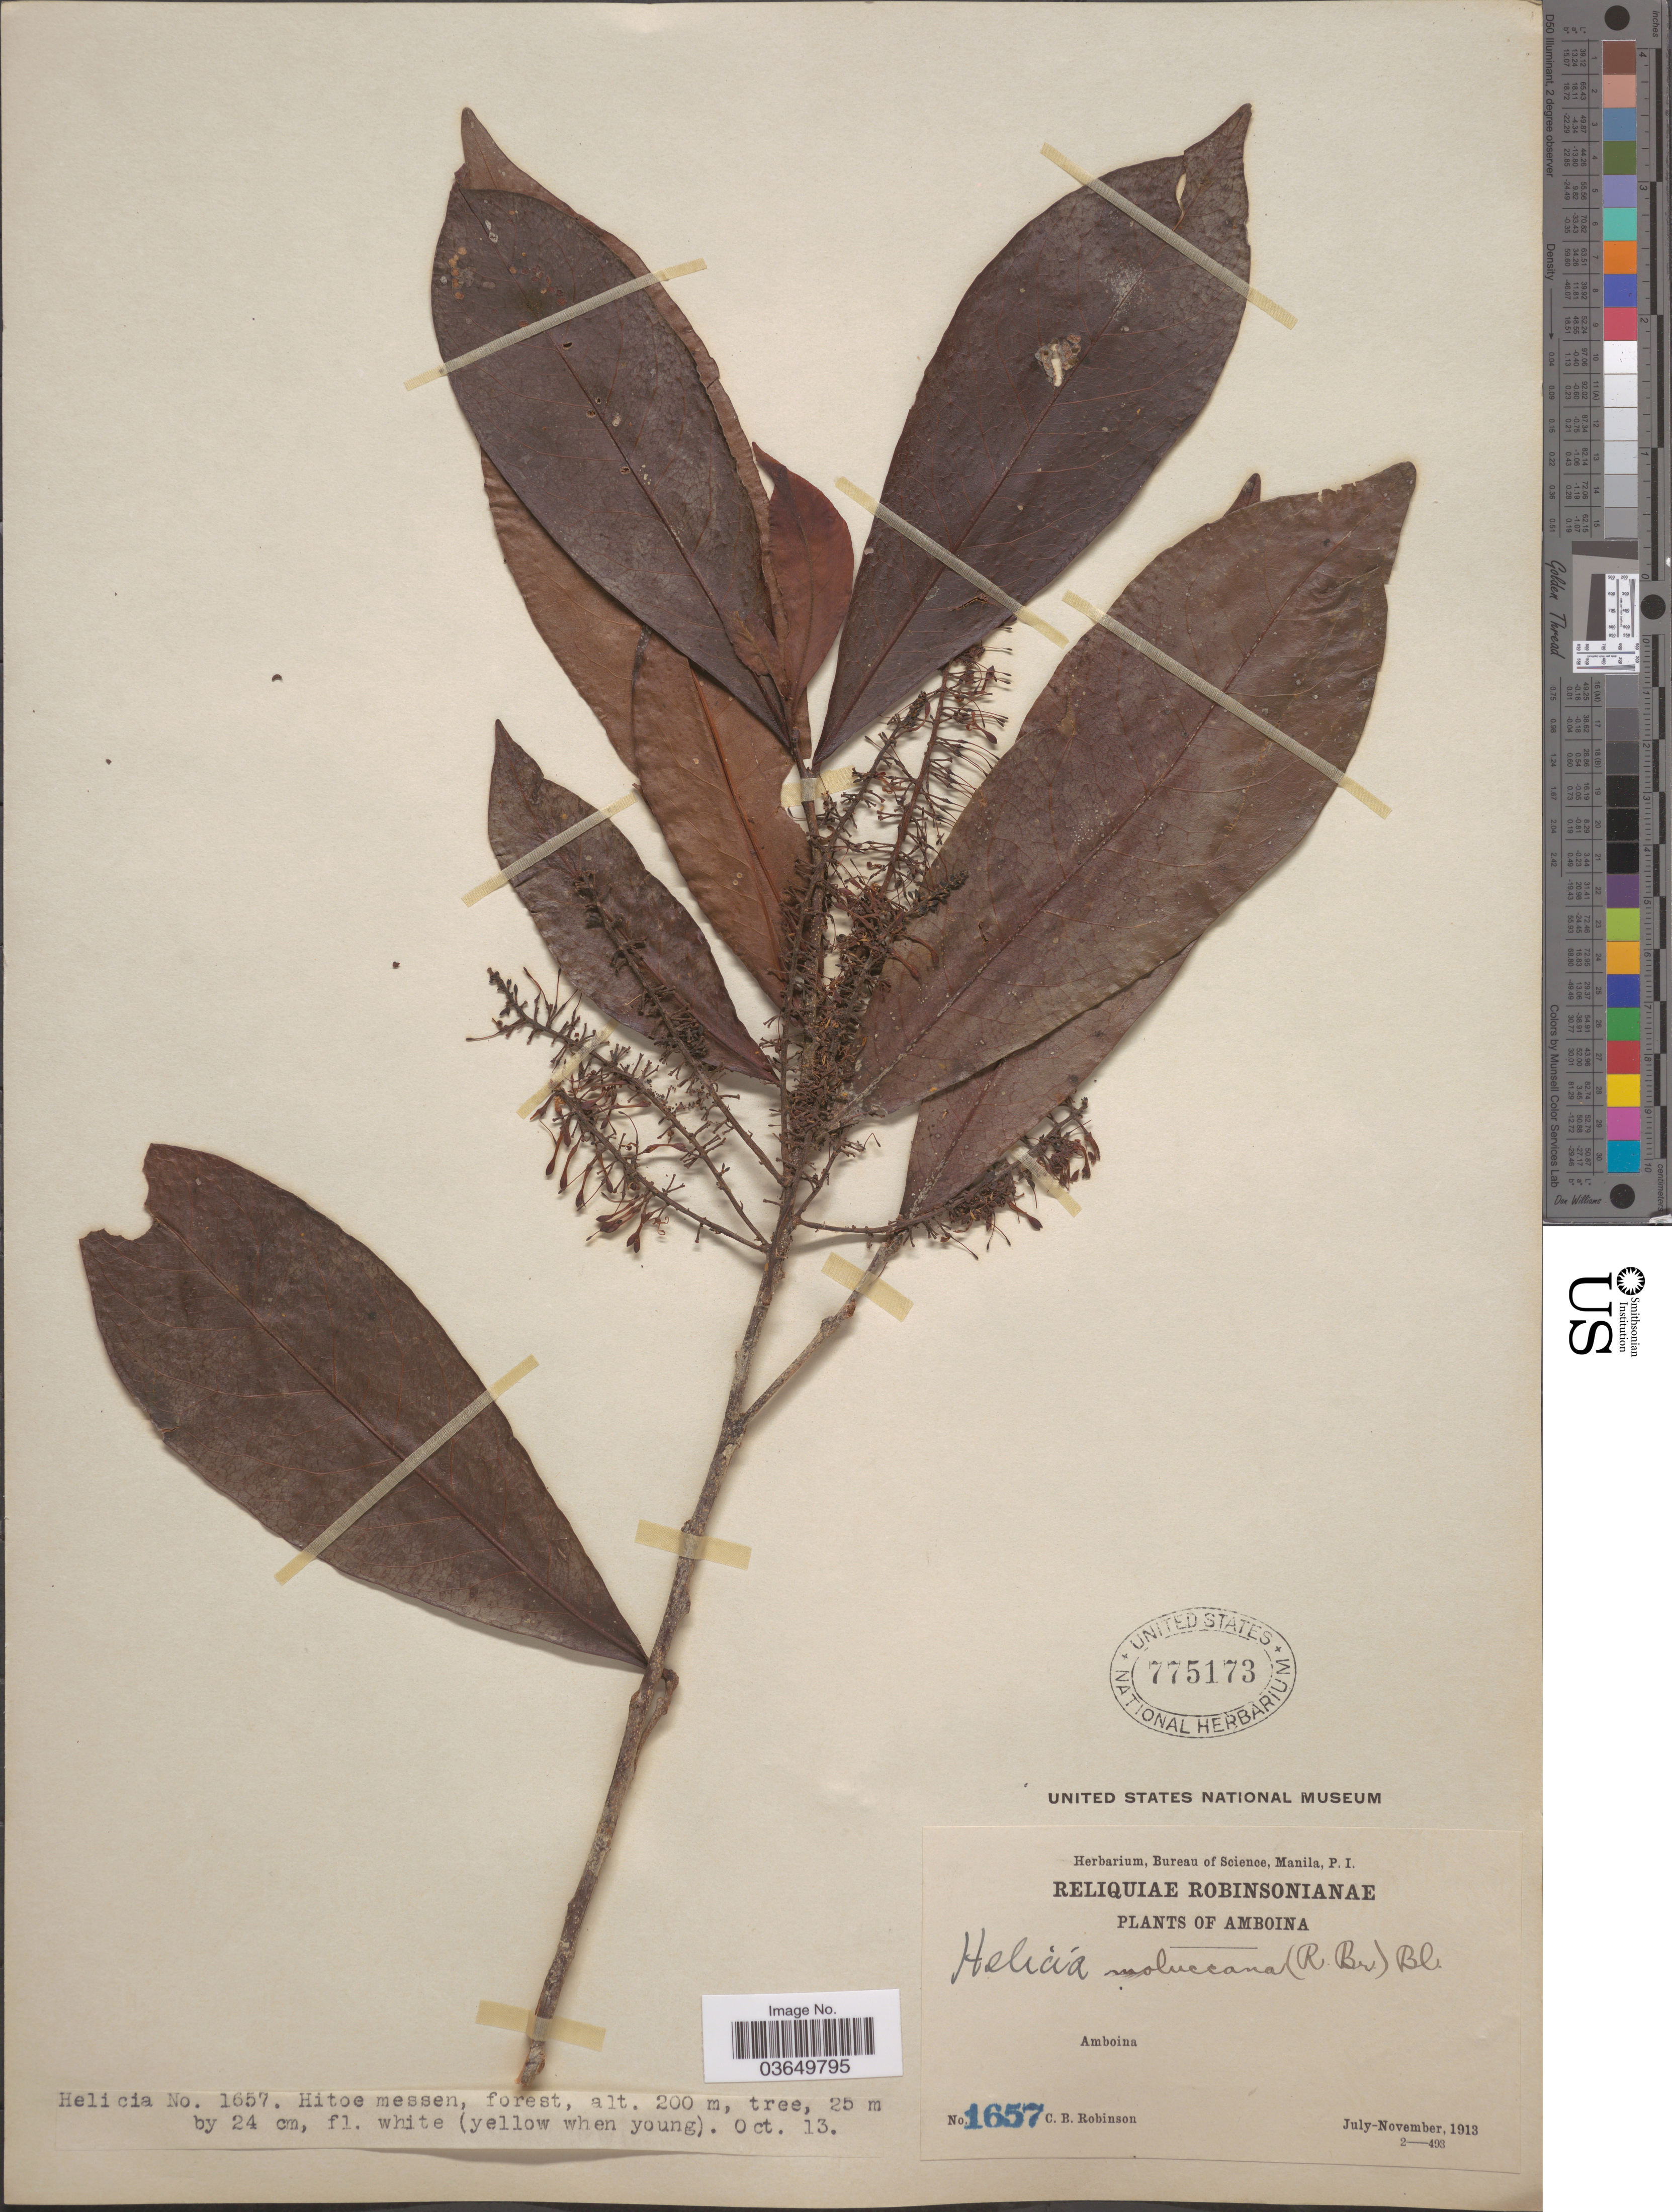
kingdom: Plantae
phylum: Tracheophyta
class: Magnoliopsida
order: Proteales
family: Proteaceae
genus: Helicia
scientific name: Helicia moluccana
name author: (R. Br.) Blume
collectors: C. Robinson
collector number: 1657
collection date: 1913-10-13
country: Indonesia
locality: Amboina. Hitoe messen, forest.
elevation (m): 200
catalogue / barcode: US 775173